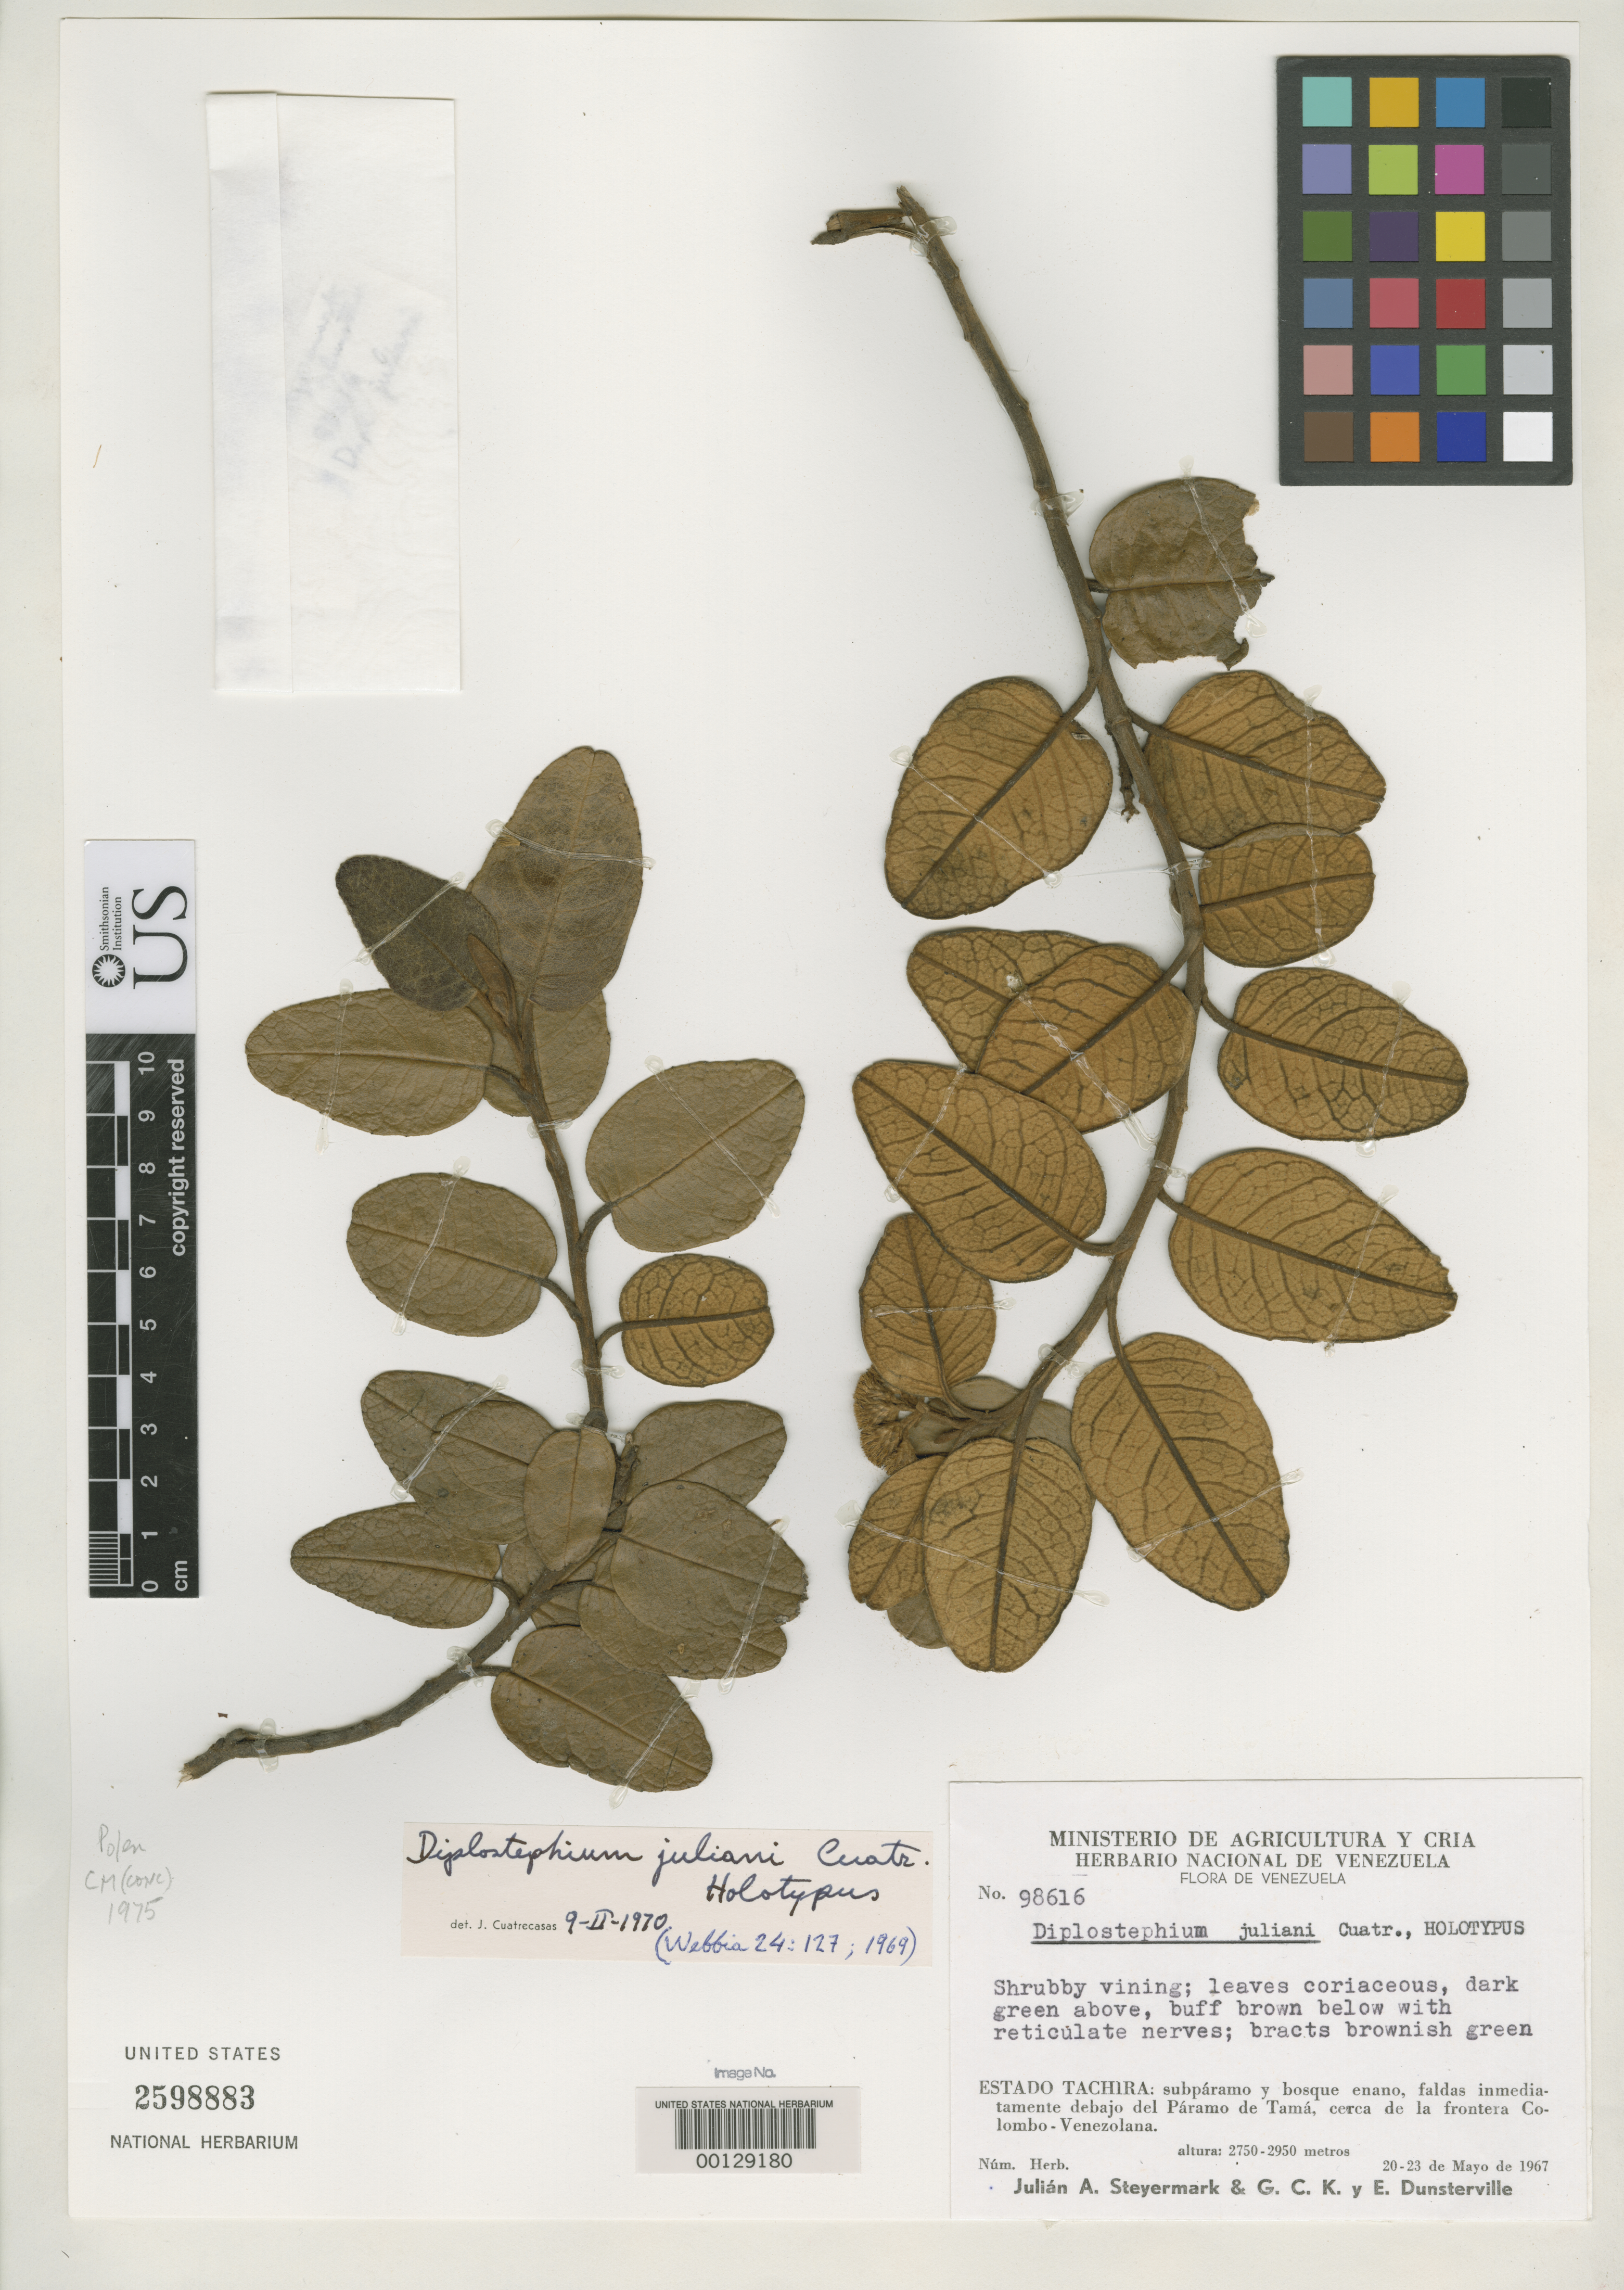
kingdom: Plantae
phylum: Tracheophyta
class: Magnoliopsida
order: Asterales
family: Asteraceae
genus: Diplostephium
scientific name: Diplostephium juliani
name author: Cuatrec.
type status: Holotype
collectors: J. Steyermark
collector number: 98616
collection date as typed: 23 May 1967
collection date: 1967-05-23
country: Venezuela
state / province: Tachira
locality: Páramo de Tama.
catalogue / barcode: US 2598883